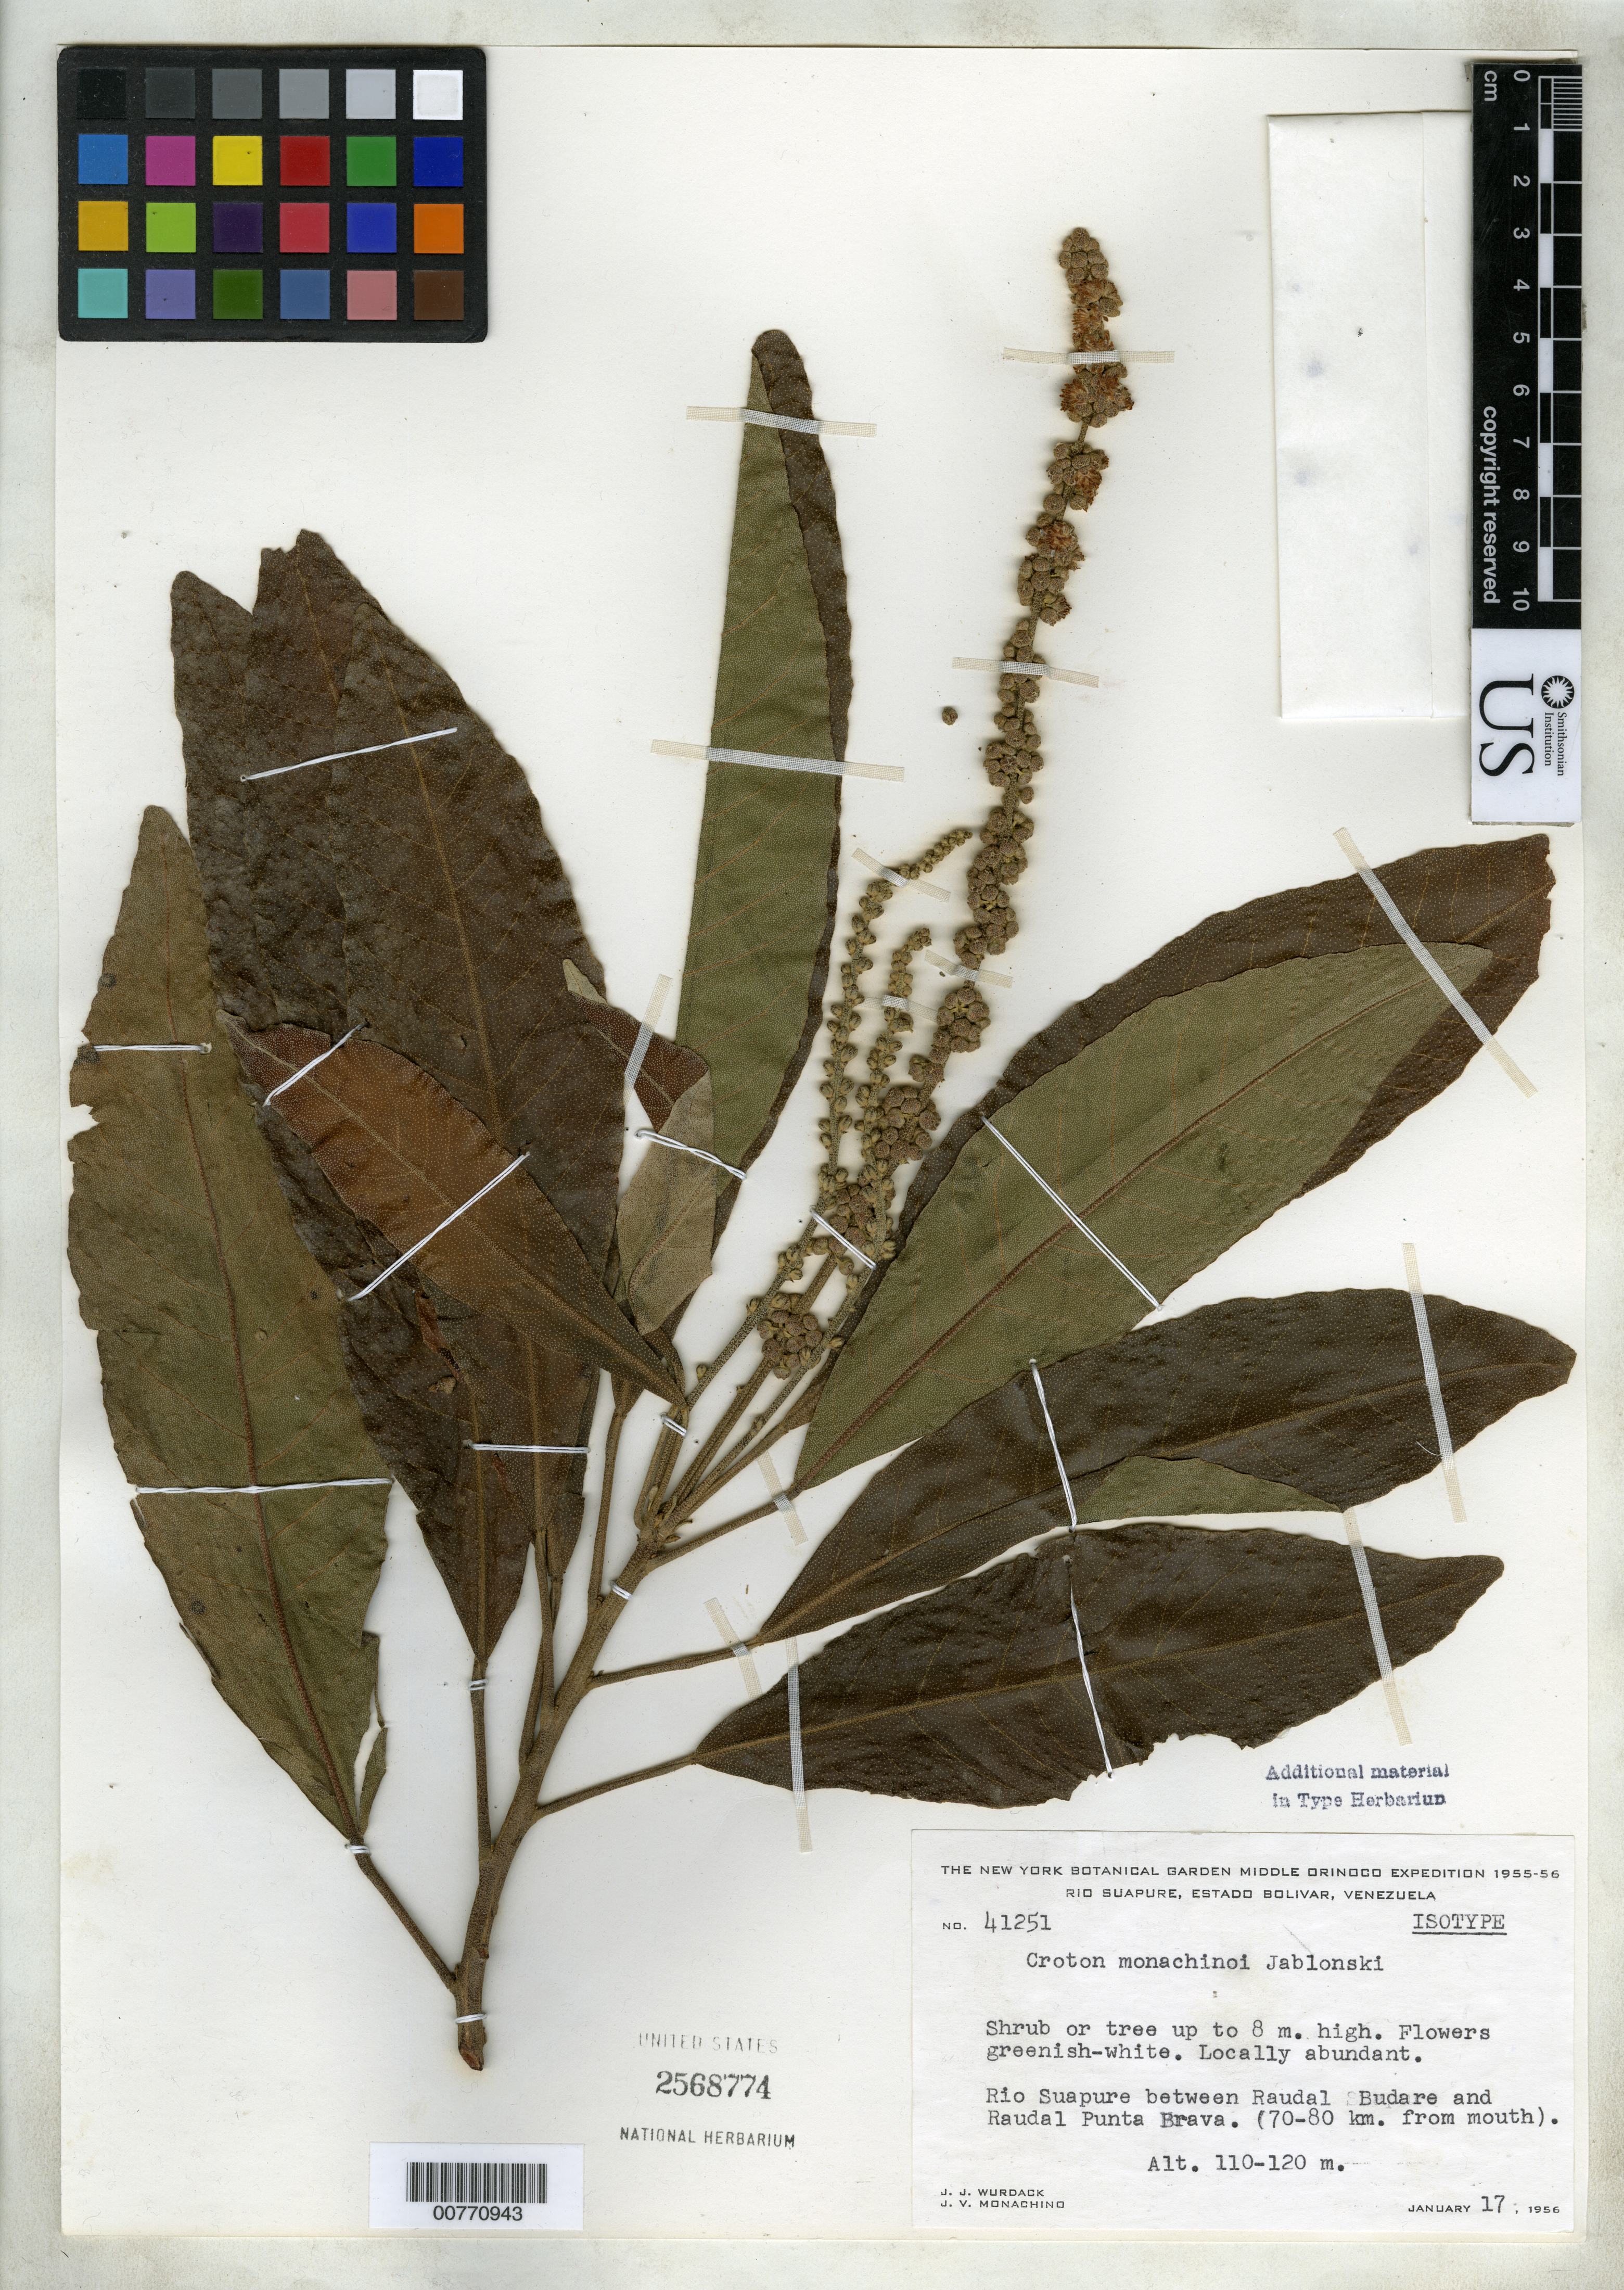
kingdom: Plantae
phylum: Tracheophyta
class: Magnoliopsida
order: Malpighiales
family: Euphorbiaceae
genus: Croton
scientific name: Croton monachinoensis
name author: Jabl.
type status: Isotype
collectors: J. J. Wurdack & J. V. Monachino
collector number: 41251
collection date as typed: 17 Jan 1956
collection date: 1956-01-17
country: Venezuela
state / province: Bolívar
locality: Rio Suapure between Raudal Budare and Raudal Punta Brava.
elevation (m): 110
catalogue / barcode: US 2568774